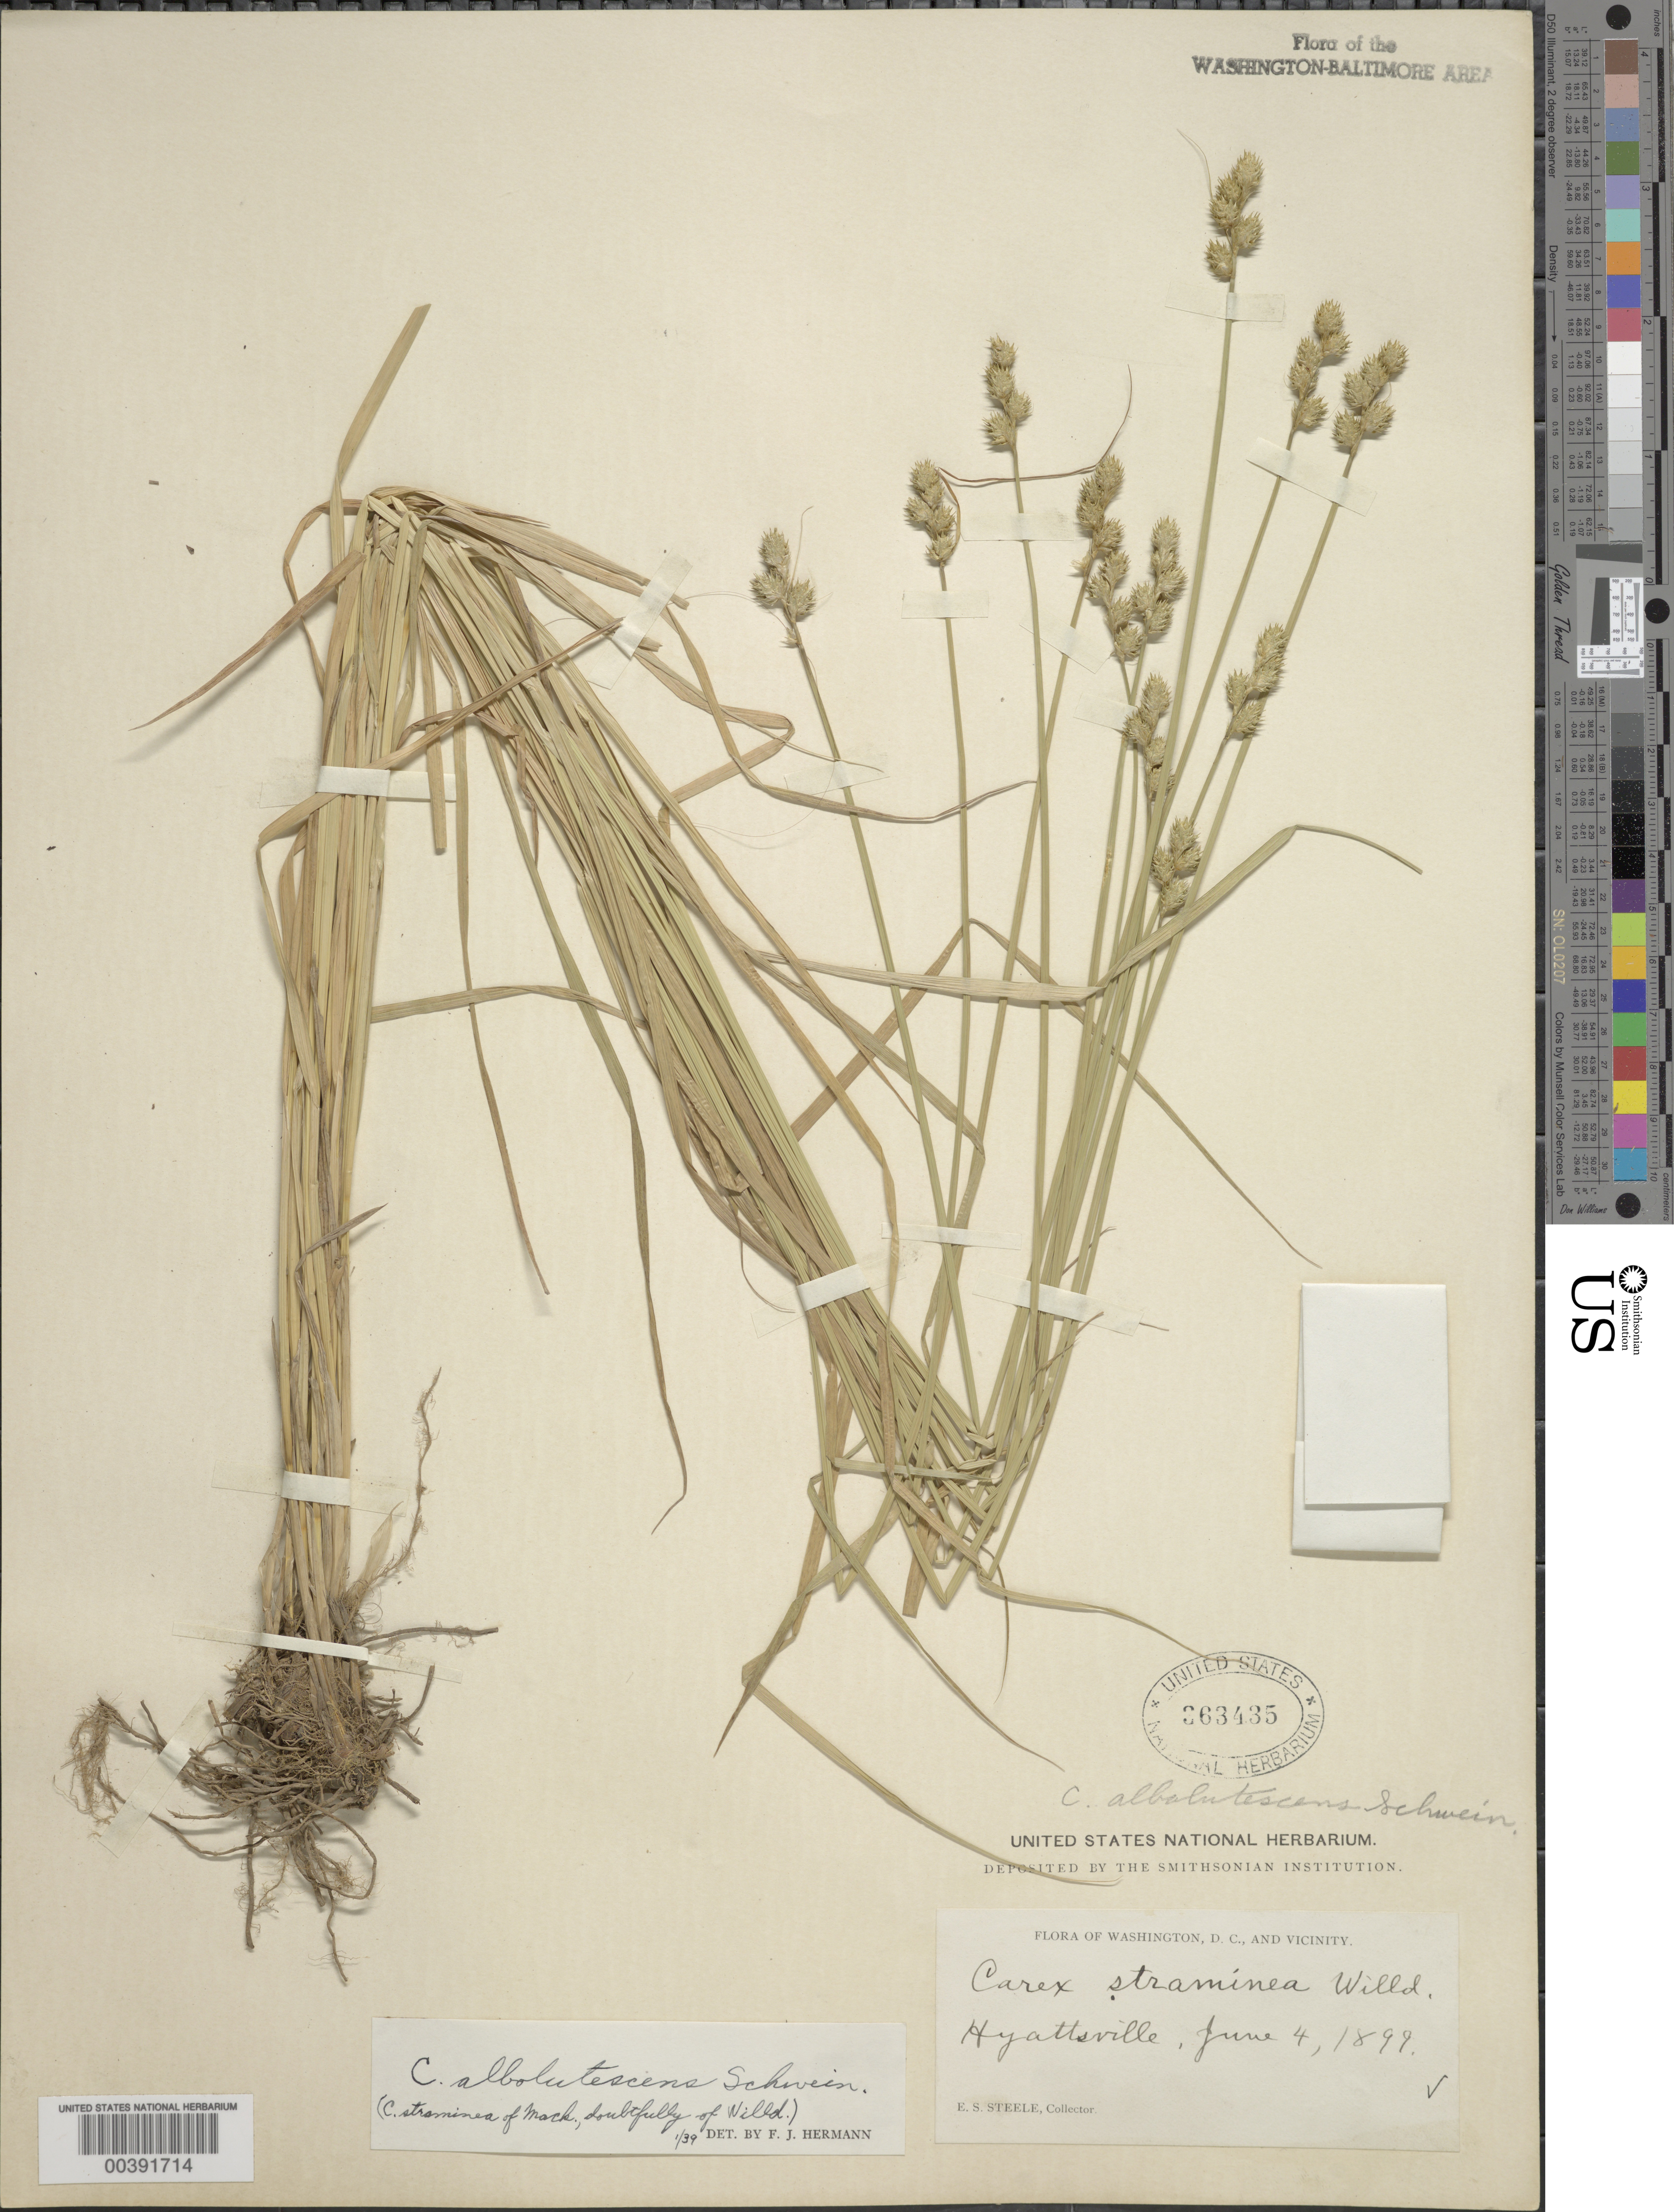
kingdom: Plantae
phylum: Tracheophyta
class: Liliopsida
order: Poales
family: Cyperaceae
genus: Carex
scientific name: Carex albolutescens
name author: Schwein.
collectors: E. Steele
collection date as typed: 04 Jun 1899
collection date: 1899-06-04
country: United States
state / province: Maryland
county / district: Prince George's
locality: Hyattsville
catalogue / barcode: US 363435